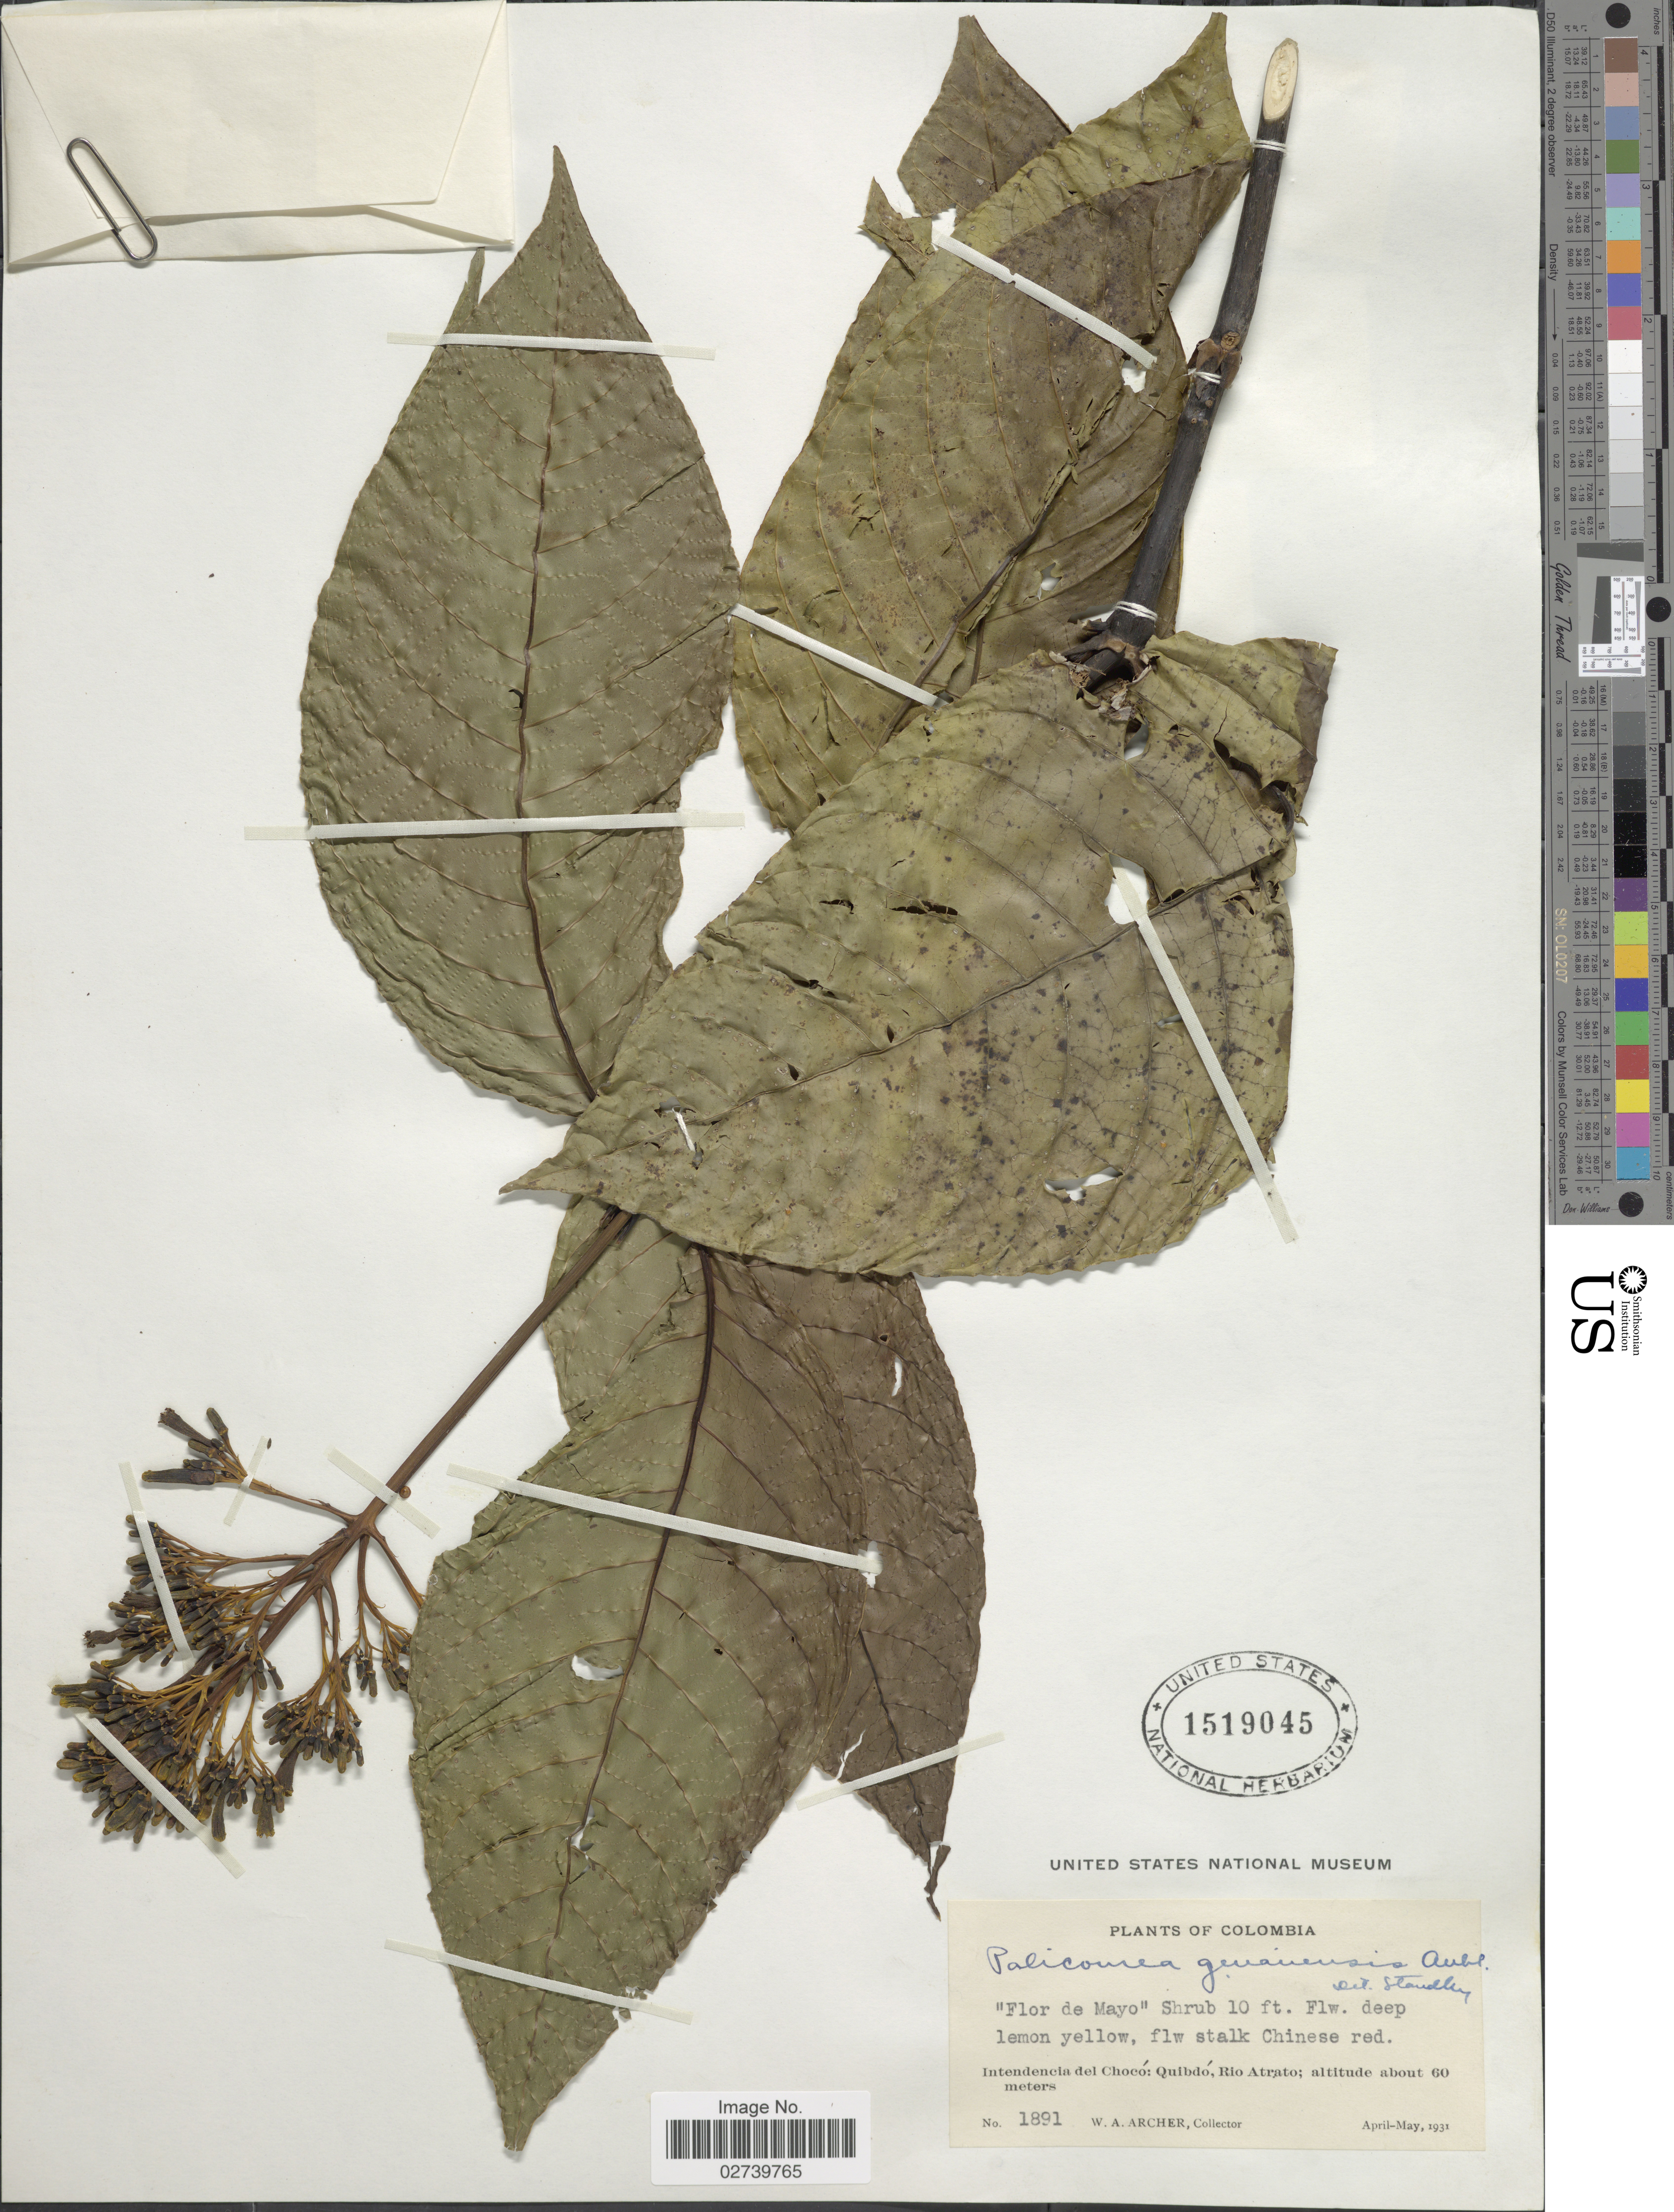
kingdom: Plantae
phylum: Tracheophyta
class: Magnoliopsida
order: Gentianales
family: Rubiaceae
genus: Palicourea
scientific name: Palicourea guianensis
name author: Aubl.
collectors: W. A. Archer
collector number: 1891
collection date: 1931-04/1931-05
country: Colombia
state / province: Chocó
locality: Quibdó, Rio Atrato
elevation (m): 60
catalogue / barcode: US 1519045